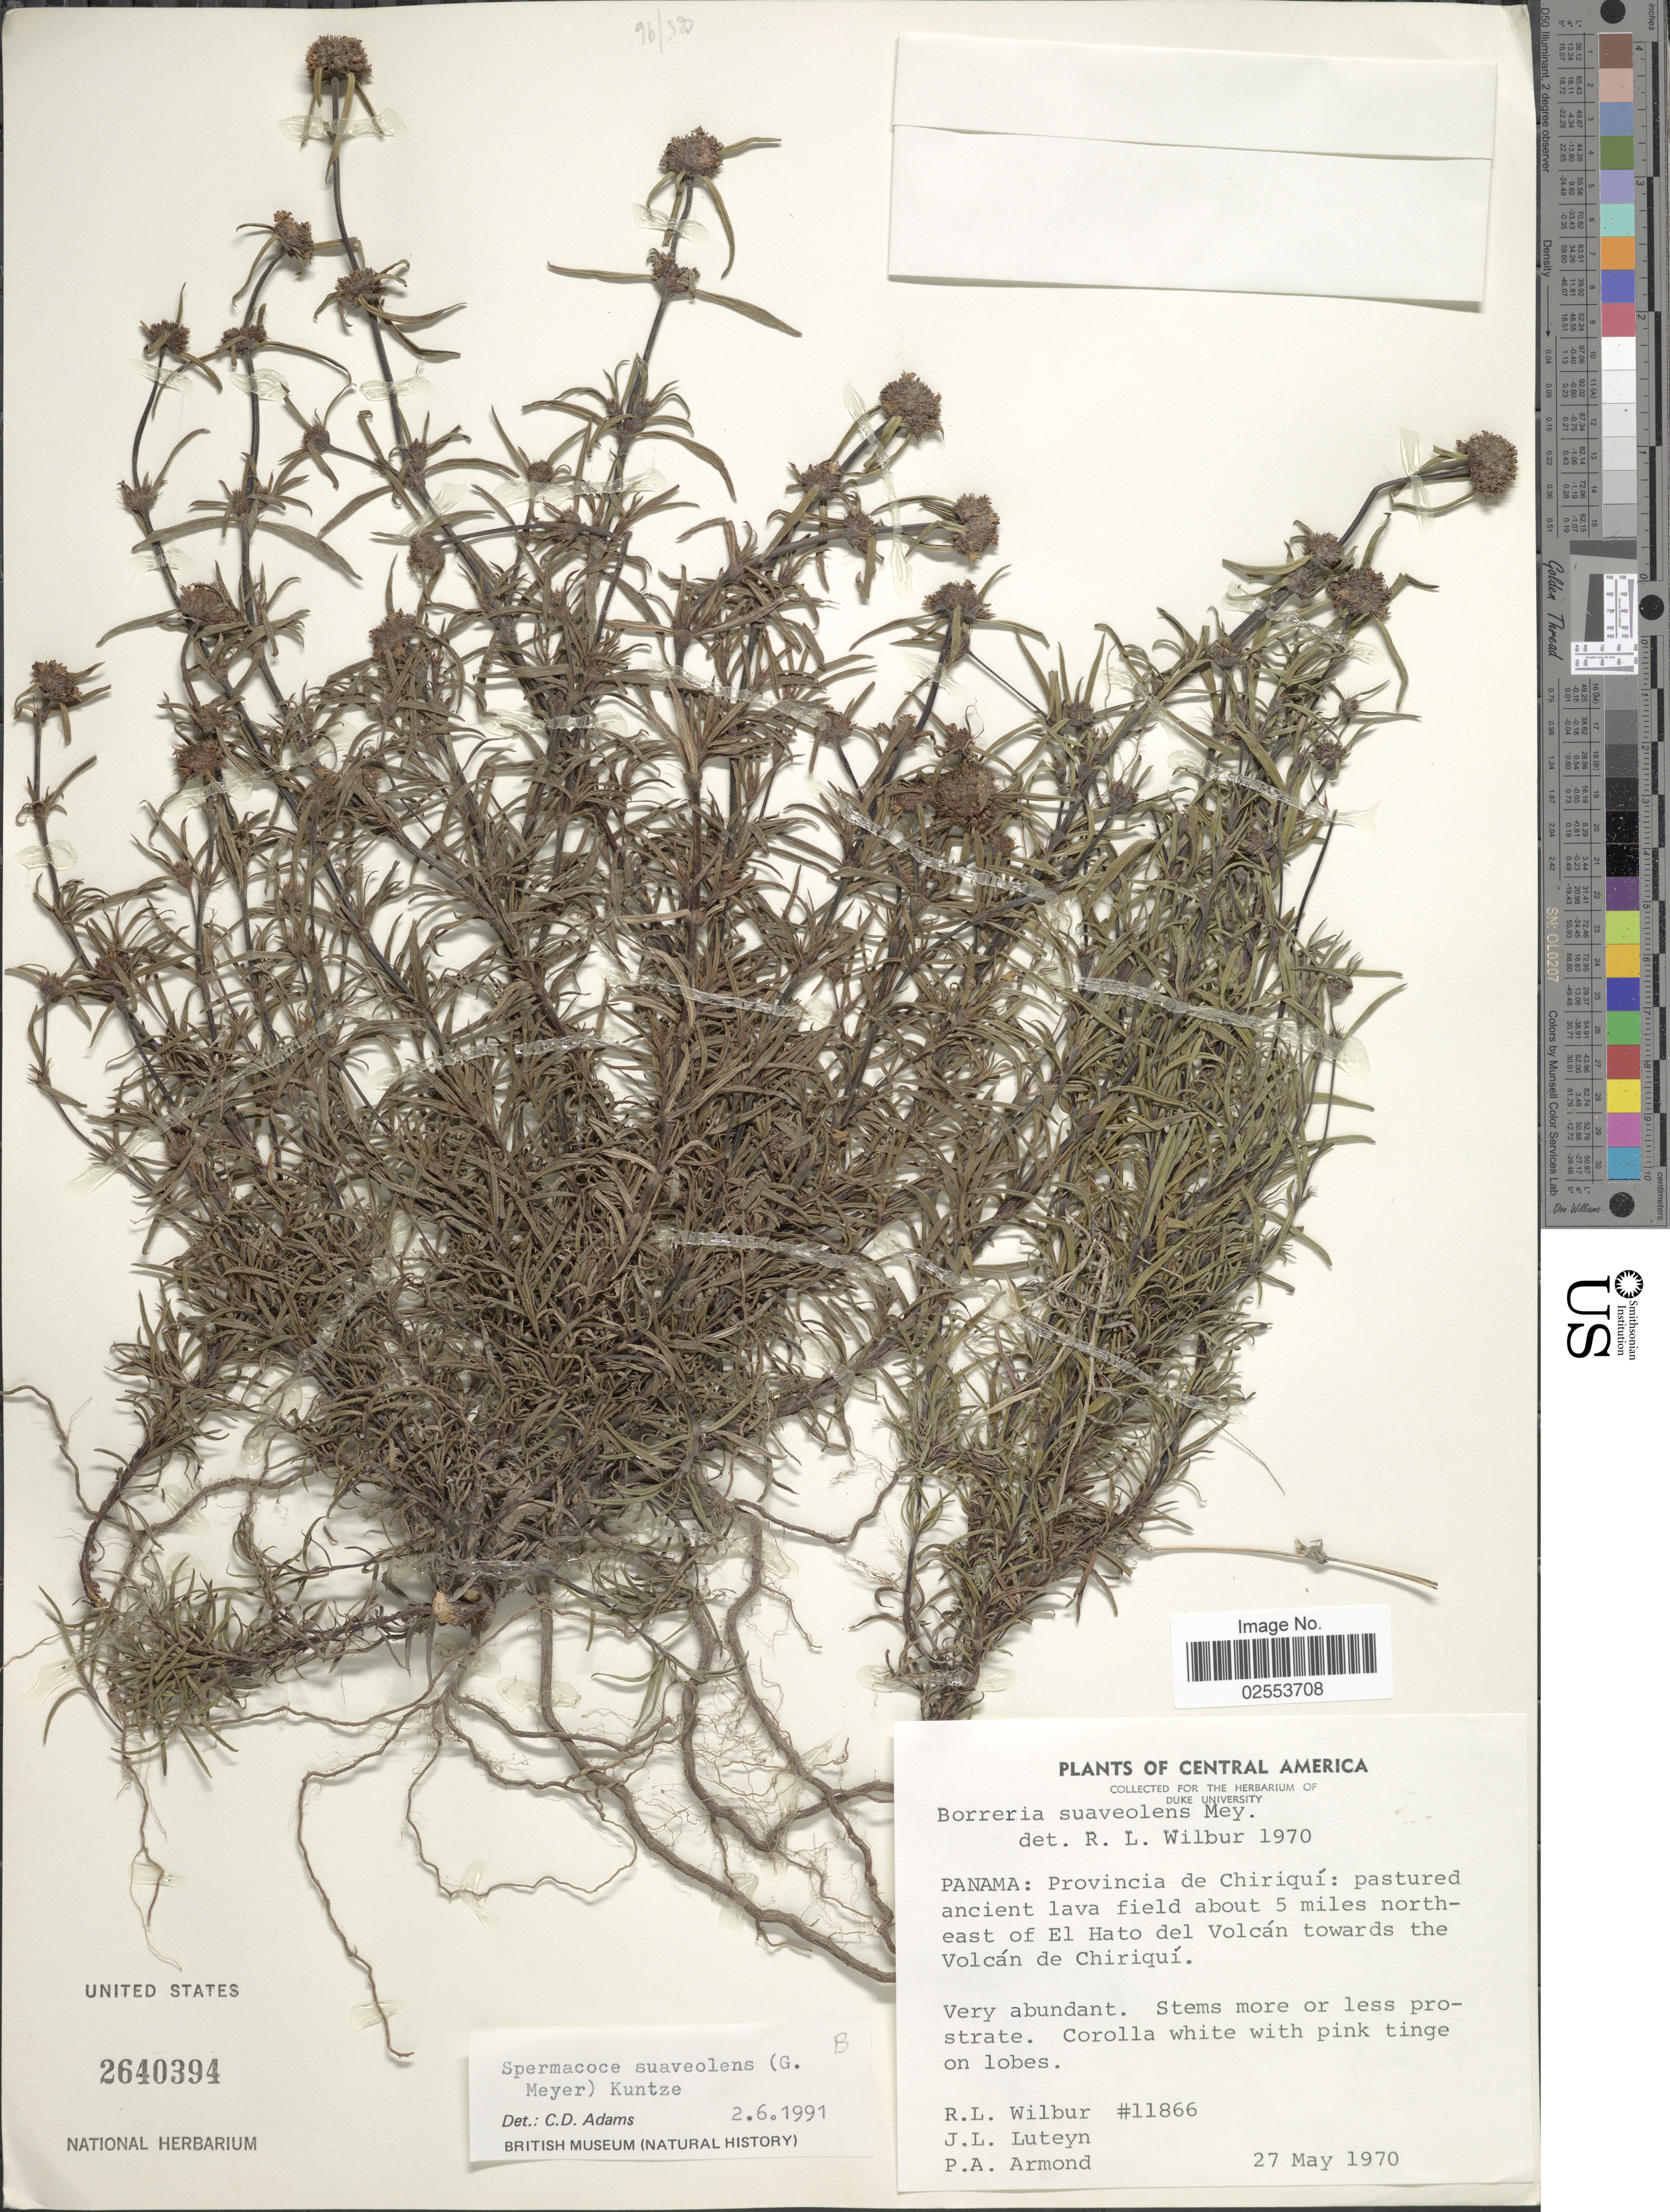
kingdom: Plantae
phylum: Tracheophyta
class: Magnoliopsida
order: Gentianales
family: Rubiaceae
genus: Spermacoce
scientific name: Spermacoce suaveolens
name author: (G. Mey.) Kuntze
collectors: R. L. Wilbur, J. L. Luteyn & P. Armond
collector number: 11866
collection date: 1970-05-27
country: Panama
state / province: Chiriqui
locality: Pastured ancient lava field about 5 miles northeast of El Hato del Volcan towards the Volcan de Chirirqui.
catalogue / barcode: US 2640394